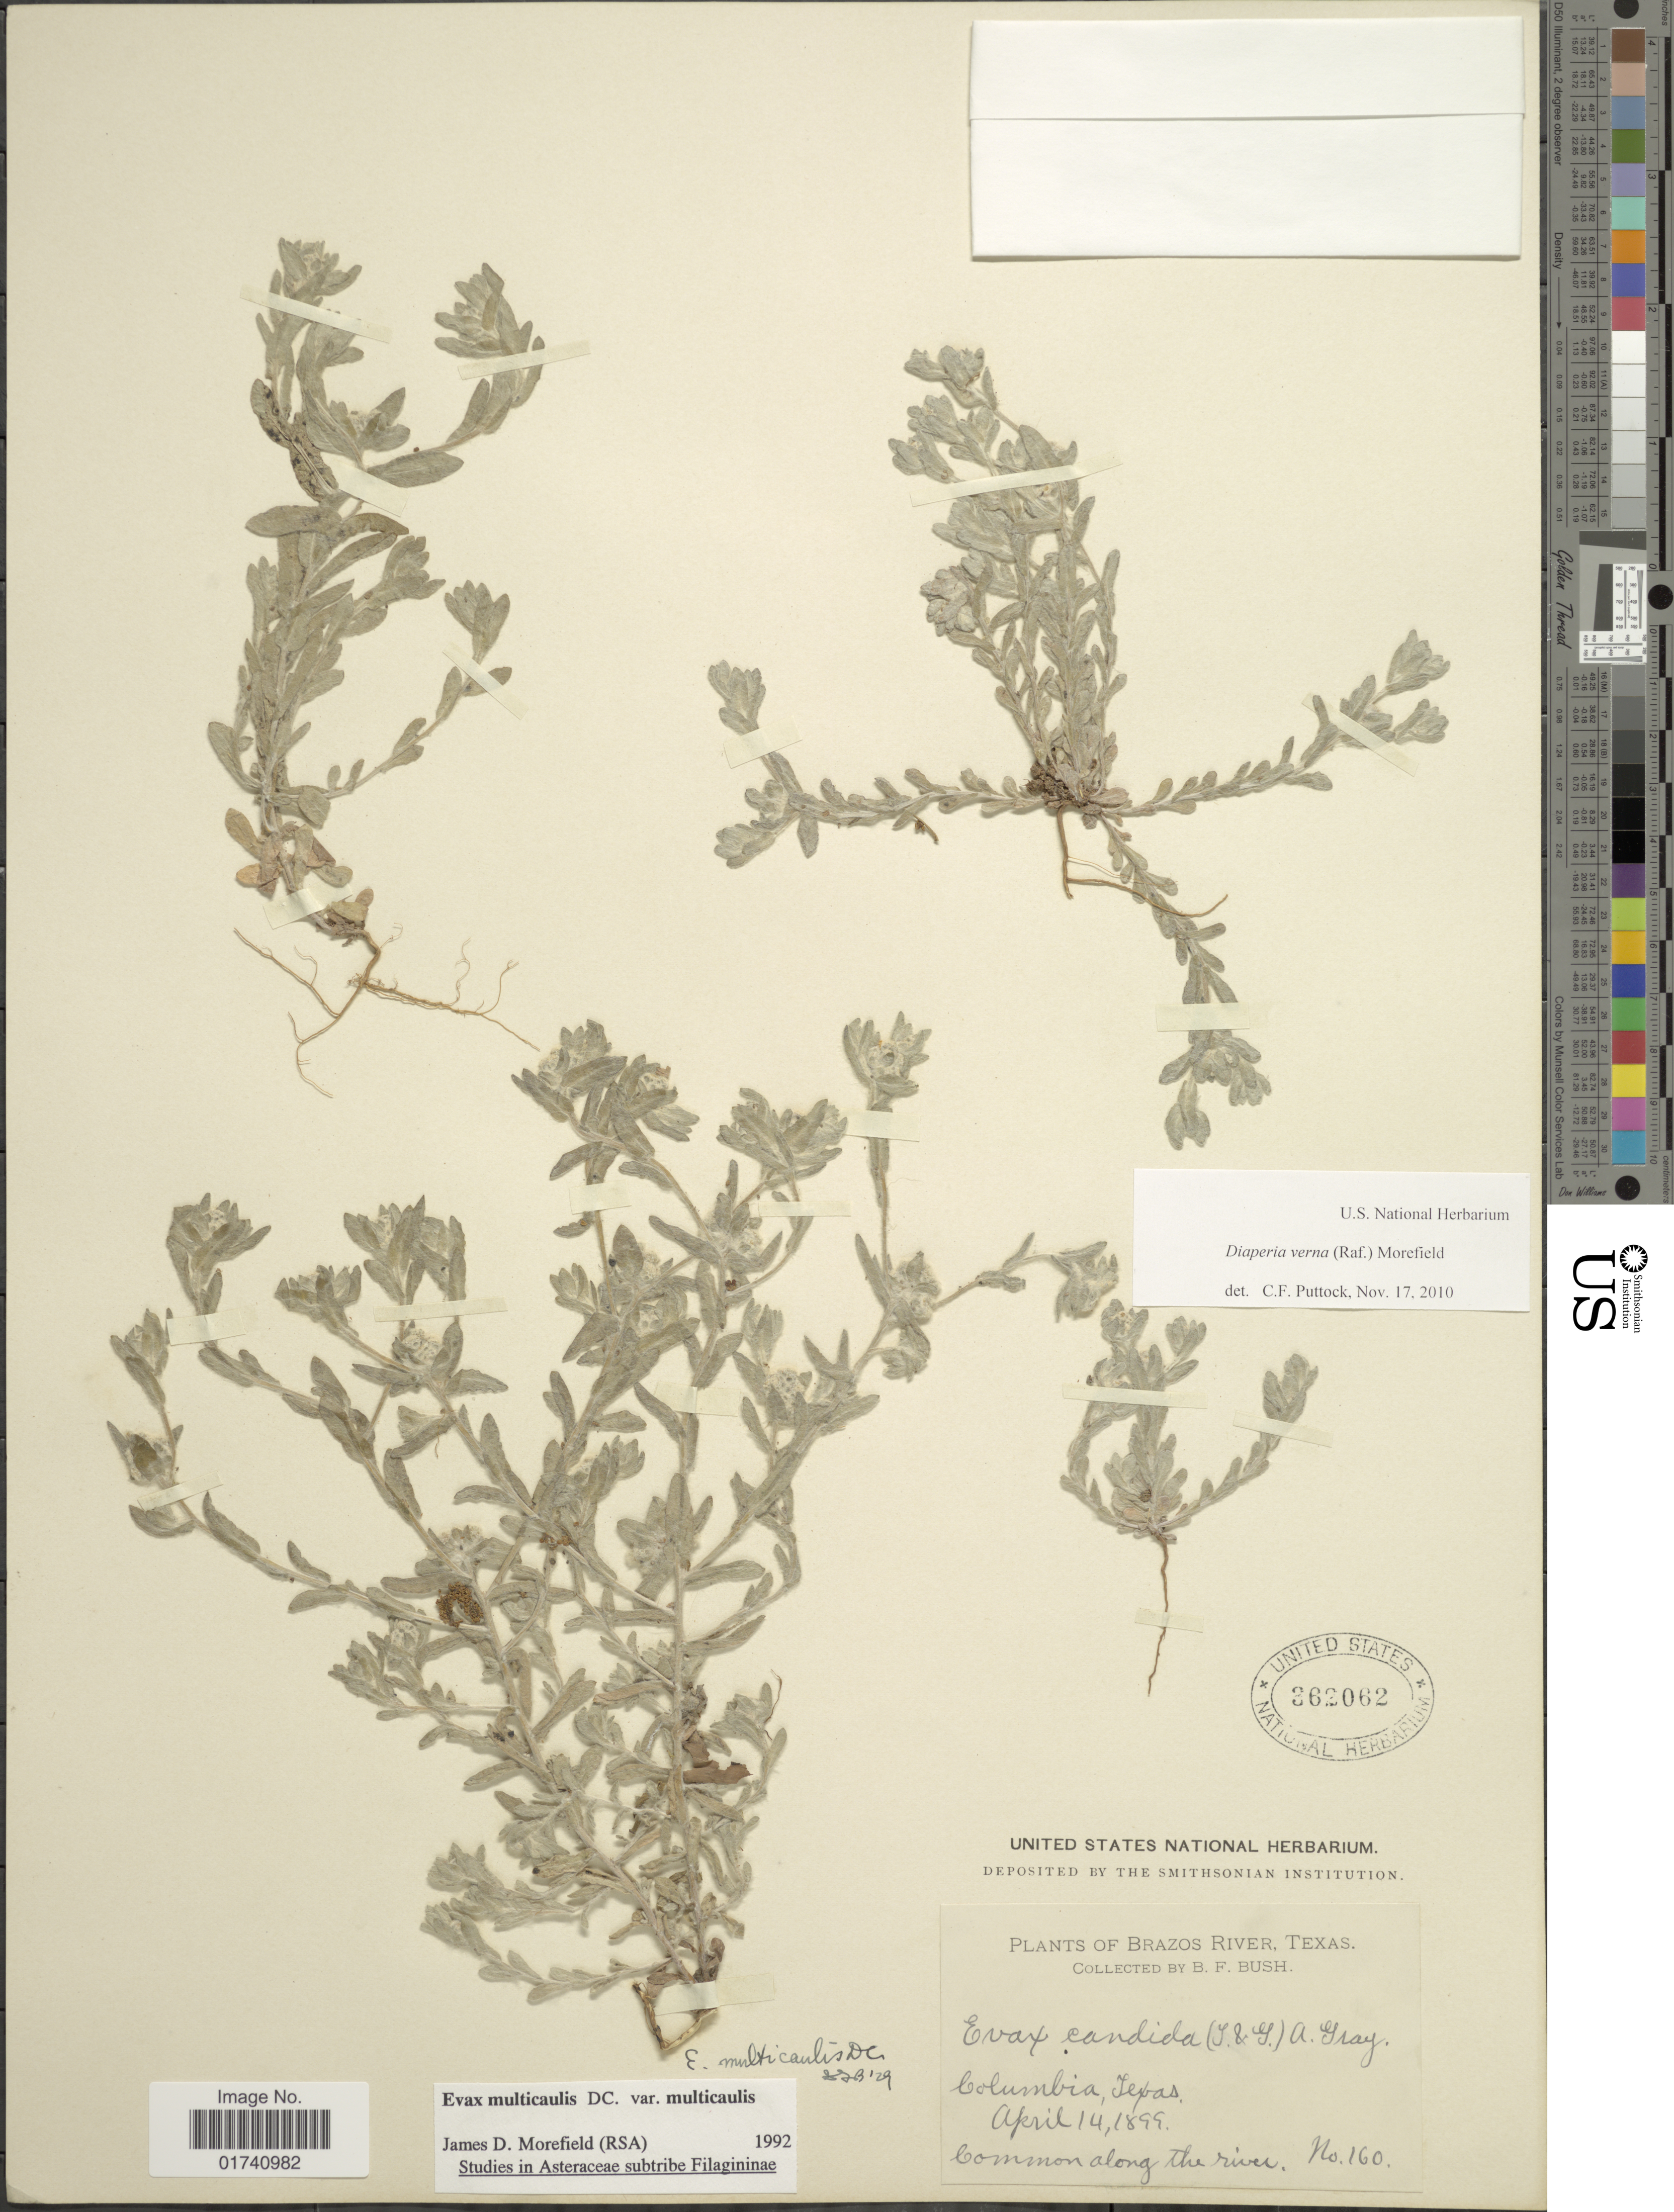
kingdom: Plantae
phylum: Tracheophyta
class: Magnoliopsida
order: Asterales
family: Asteraceae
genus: Diaperia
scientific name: Diaperia verna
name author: (Raf.) Morefield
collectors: B. F. Bush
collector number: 160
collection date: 1899-04-14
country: United States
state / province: Texas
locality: Columbia. Brazos River.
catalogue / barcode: US 362062